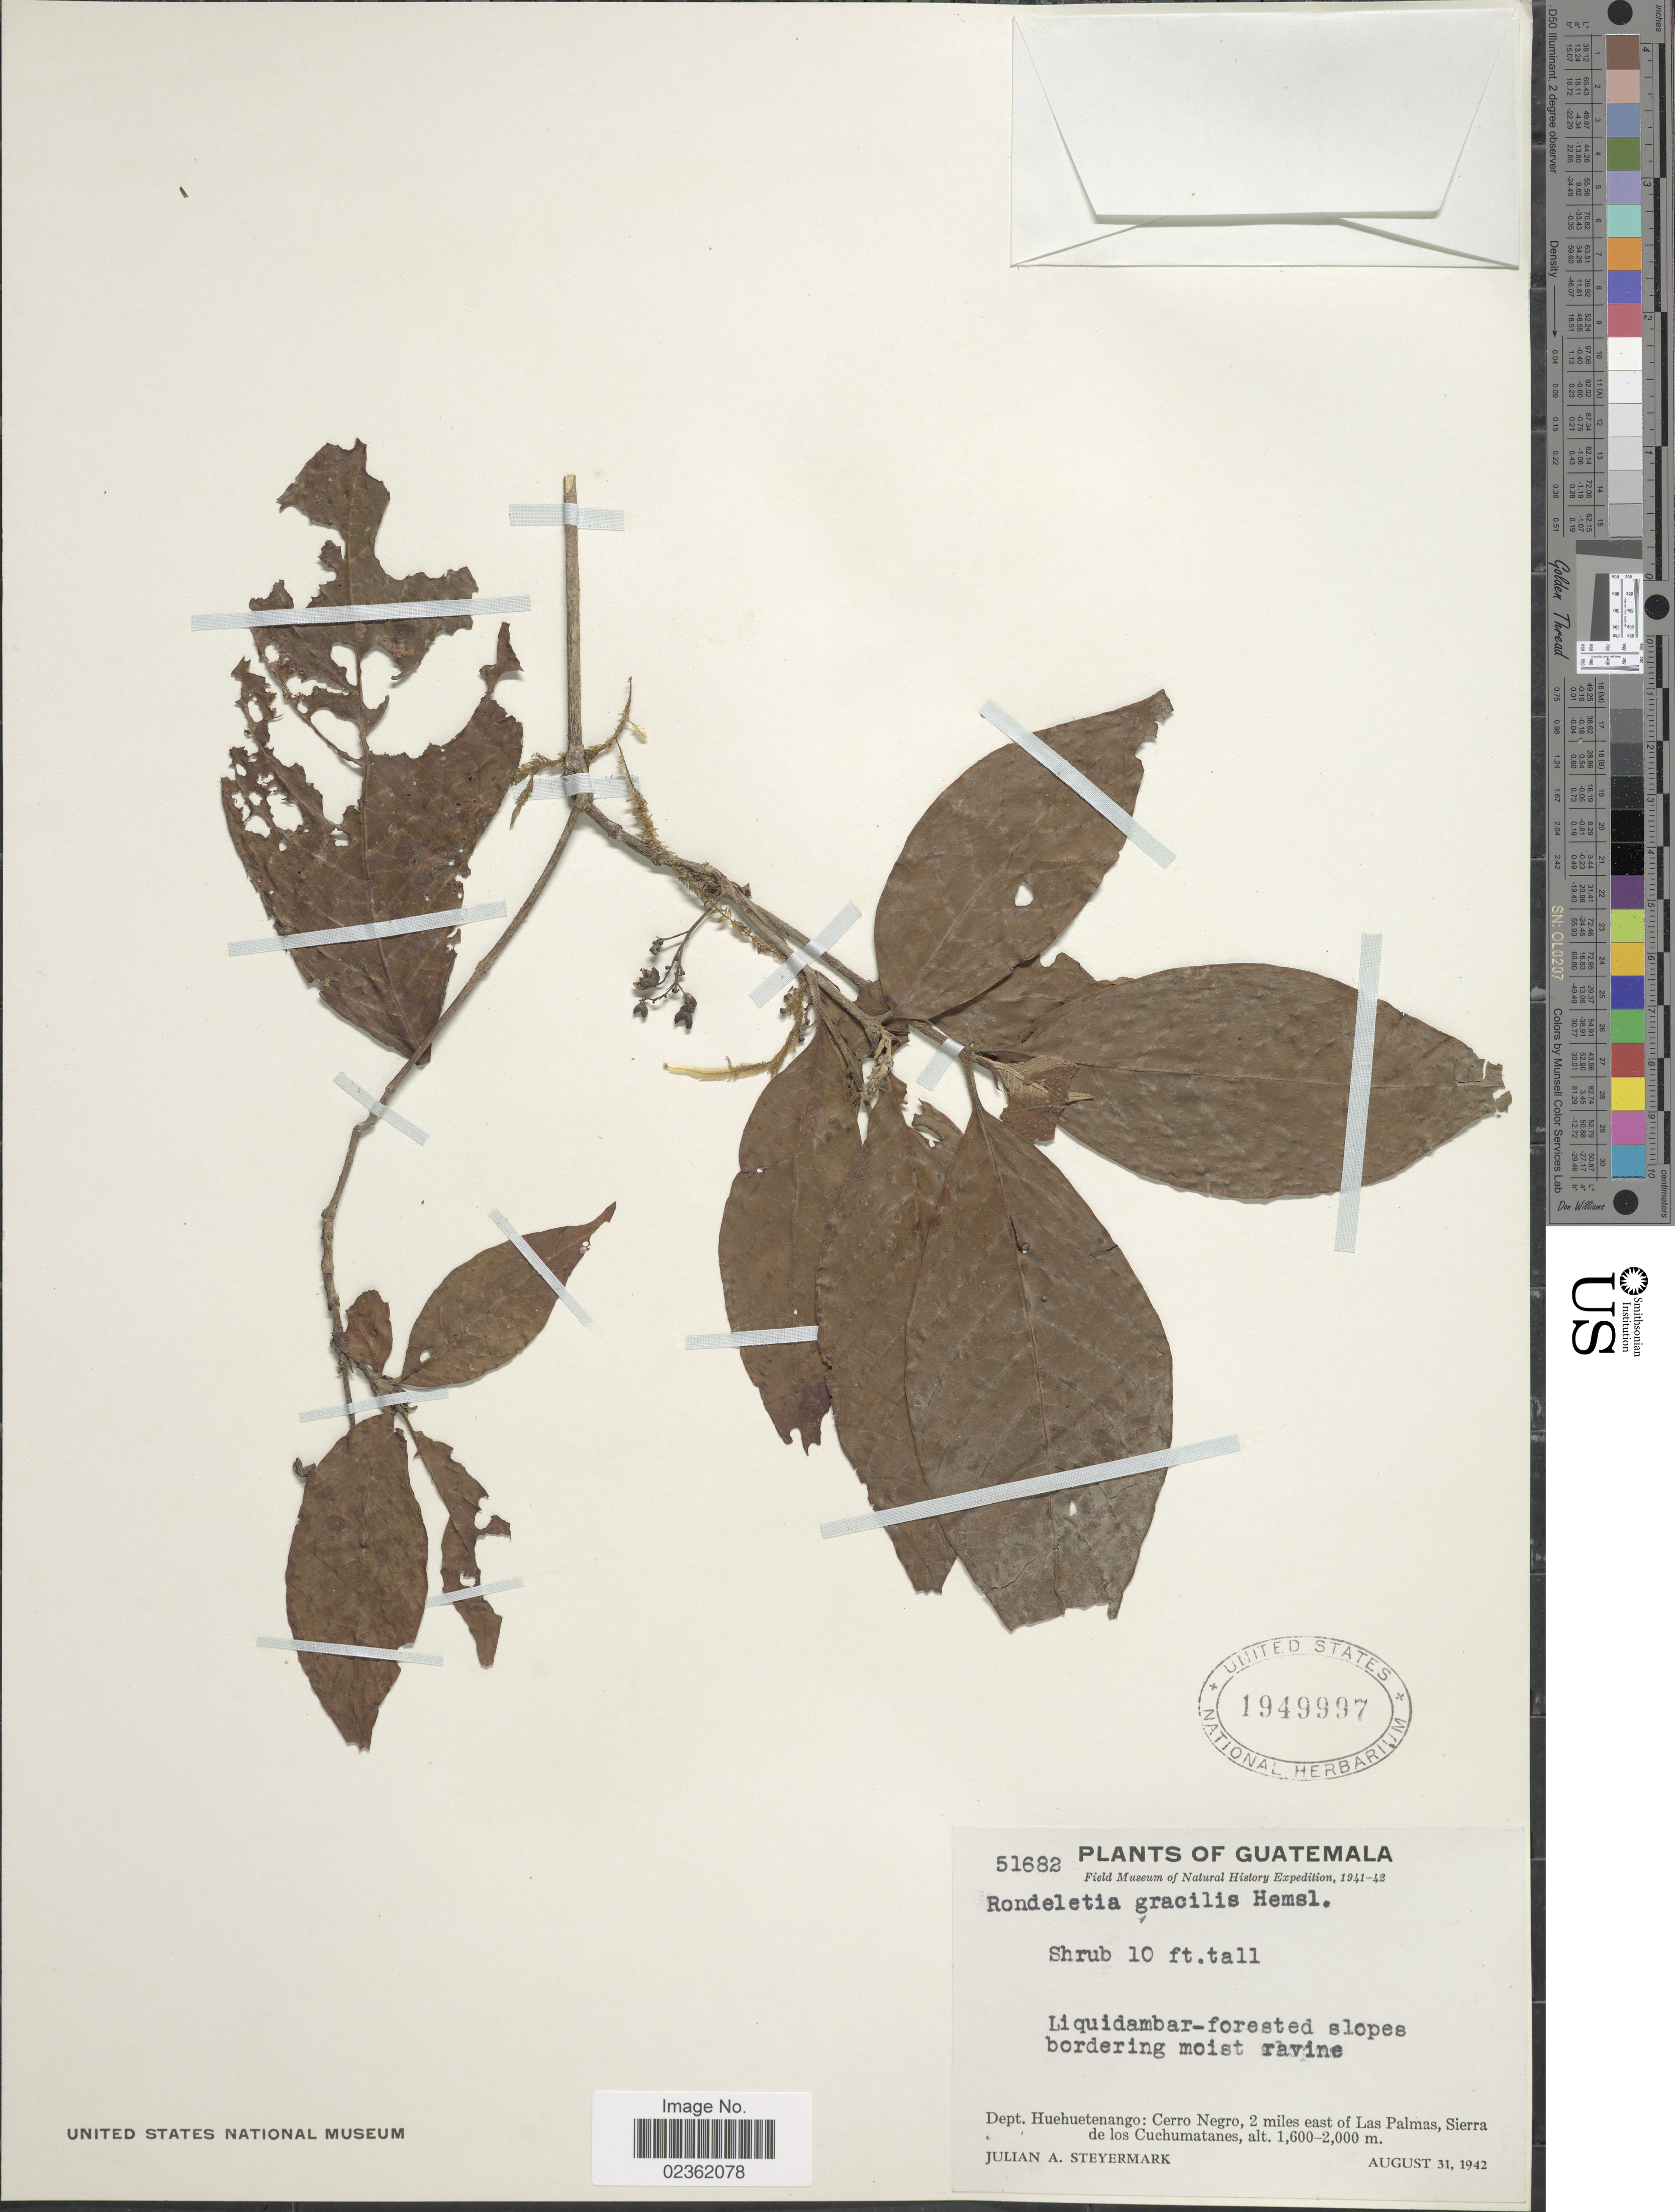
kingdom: Plantae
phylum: Tracheophyta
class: Magnoliopsida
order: Gentianales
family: Rubiaceae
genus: Rondeletia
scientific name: Rondeletia gracilis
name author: Hemsl.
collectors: J. Steyermark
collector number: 51682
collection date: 1942-08-31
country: Guatemala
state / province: Huehuetenango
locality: Slopes bordering moist ravine, Cerro Negro, 2 miles east of Las Palmas, Sierra de los Cuchumatanes.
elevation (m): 1600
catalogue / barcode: US 1949997